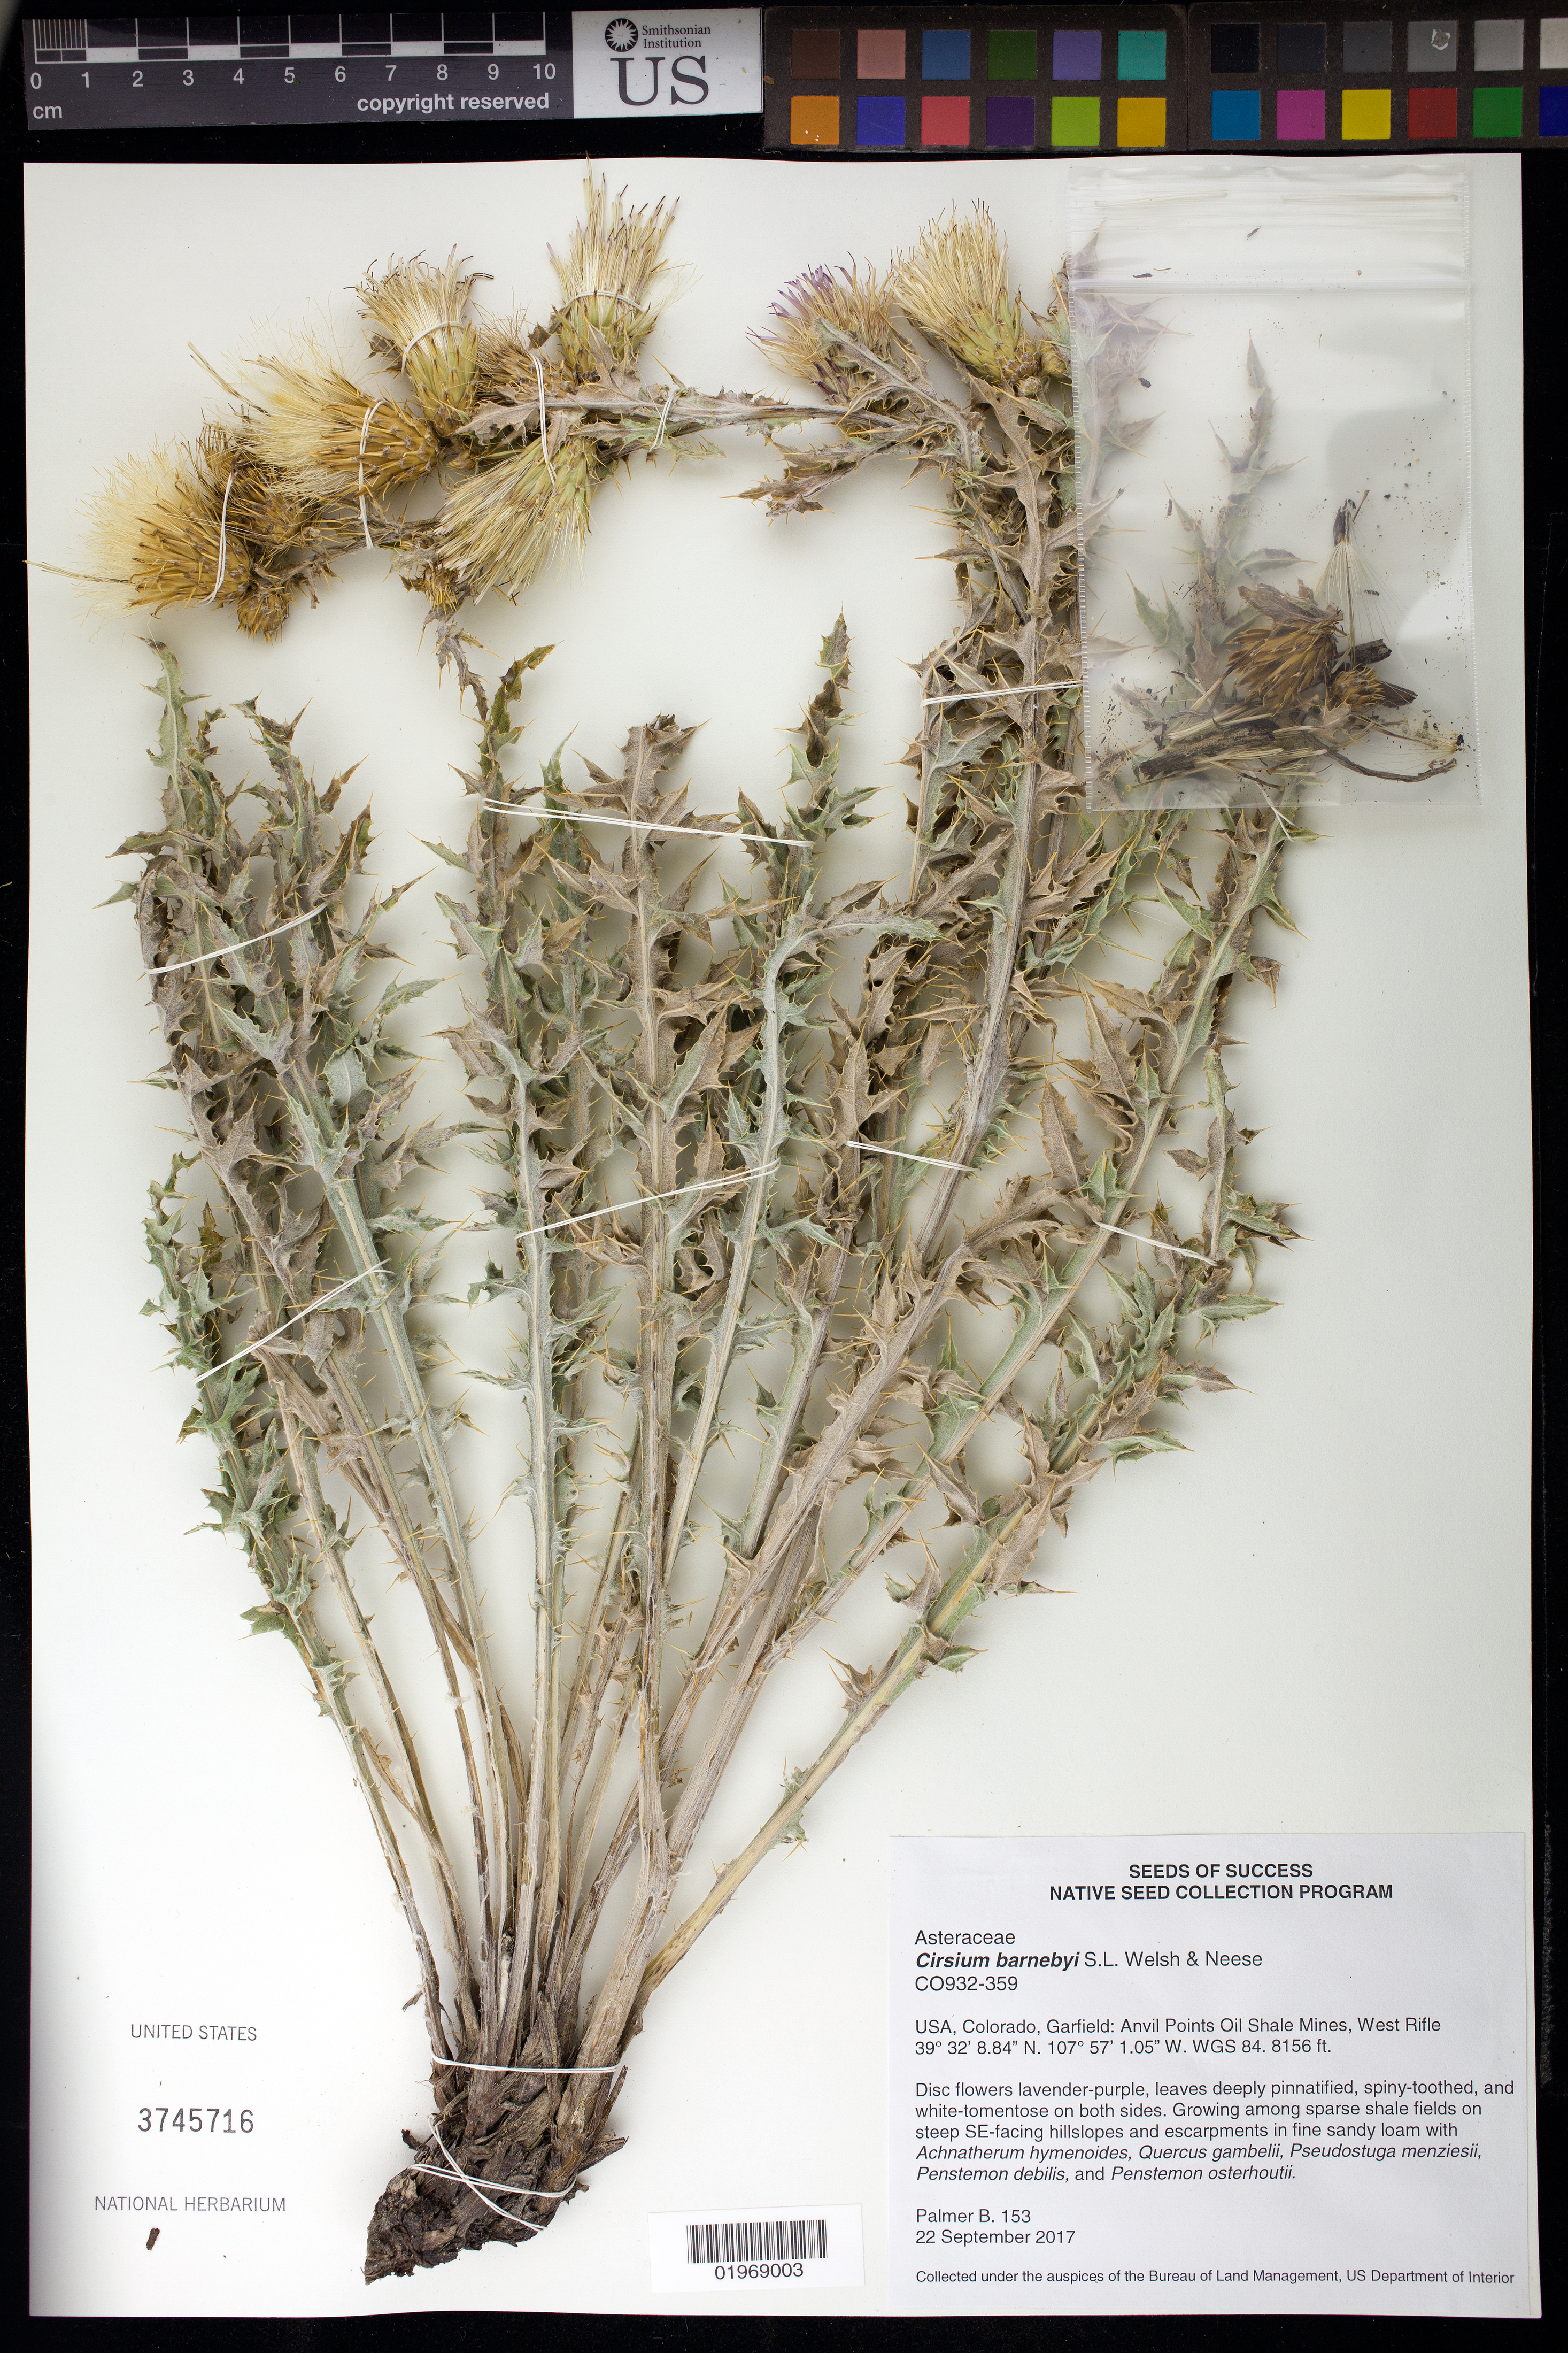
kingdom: Plantae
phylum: Tracheophyta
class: Magnoliopsida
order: Asterales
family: Asteraceae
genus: Cirsium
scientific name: Cirsium barnebyi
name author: S.L. Welsh & Neese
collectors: B. Palmer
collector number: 153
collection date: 2017-09-22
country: United States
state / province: Colorado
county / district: Garfield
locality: Anvil Points Oil Shale Mines, West Rifle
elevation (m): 2486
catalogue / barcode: US 3745716